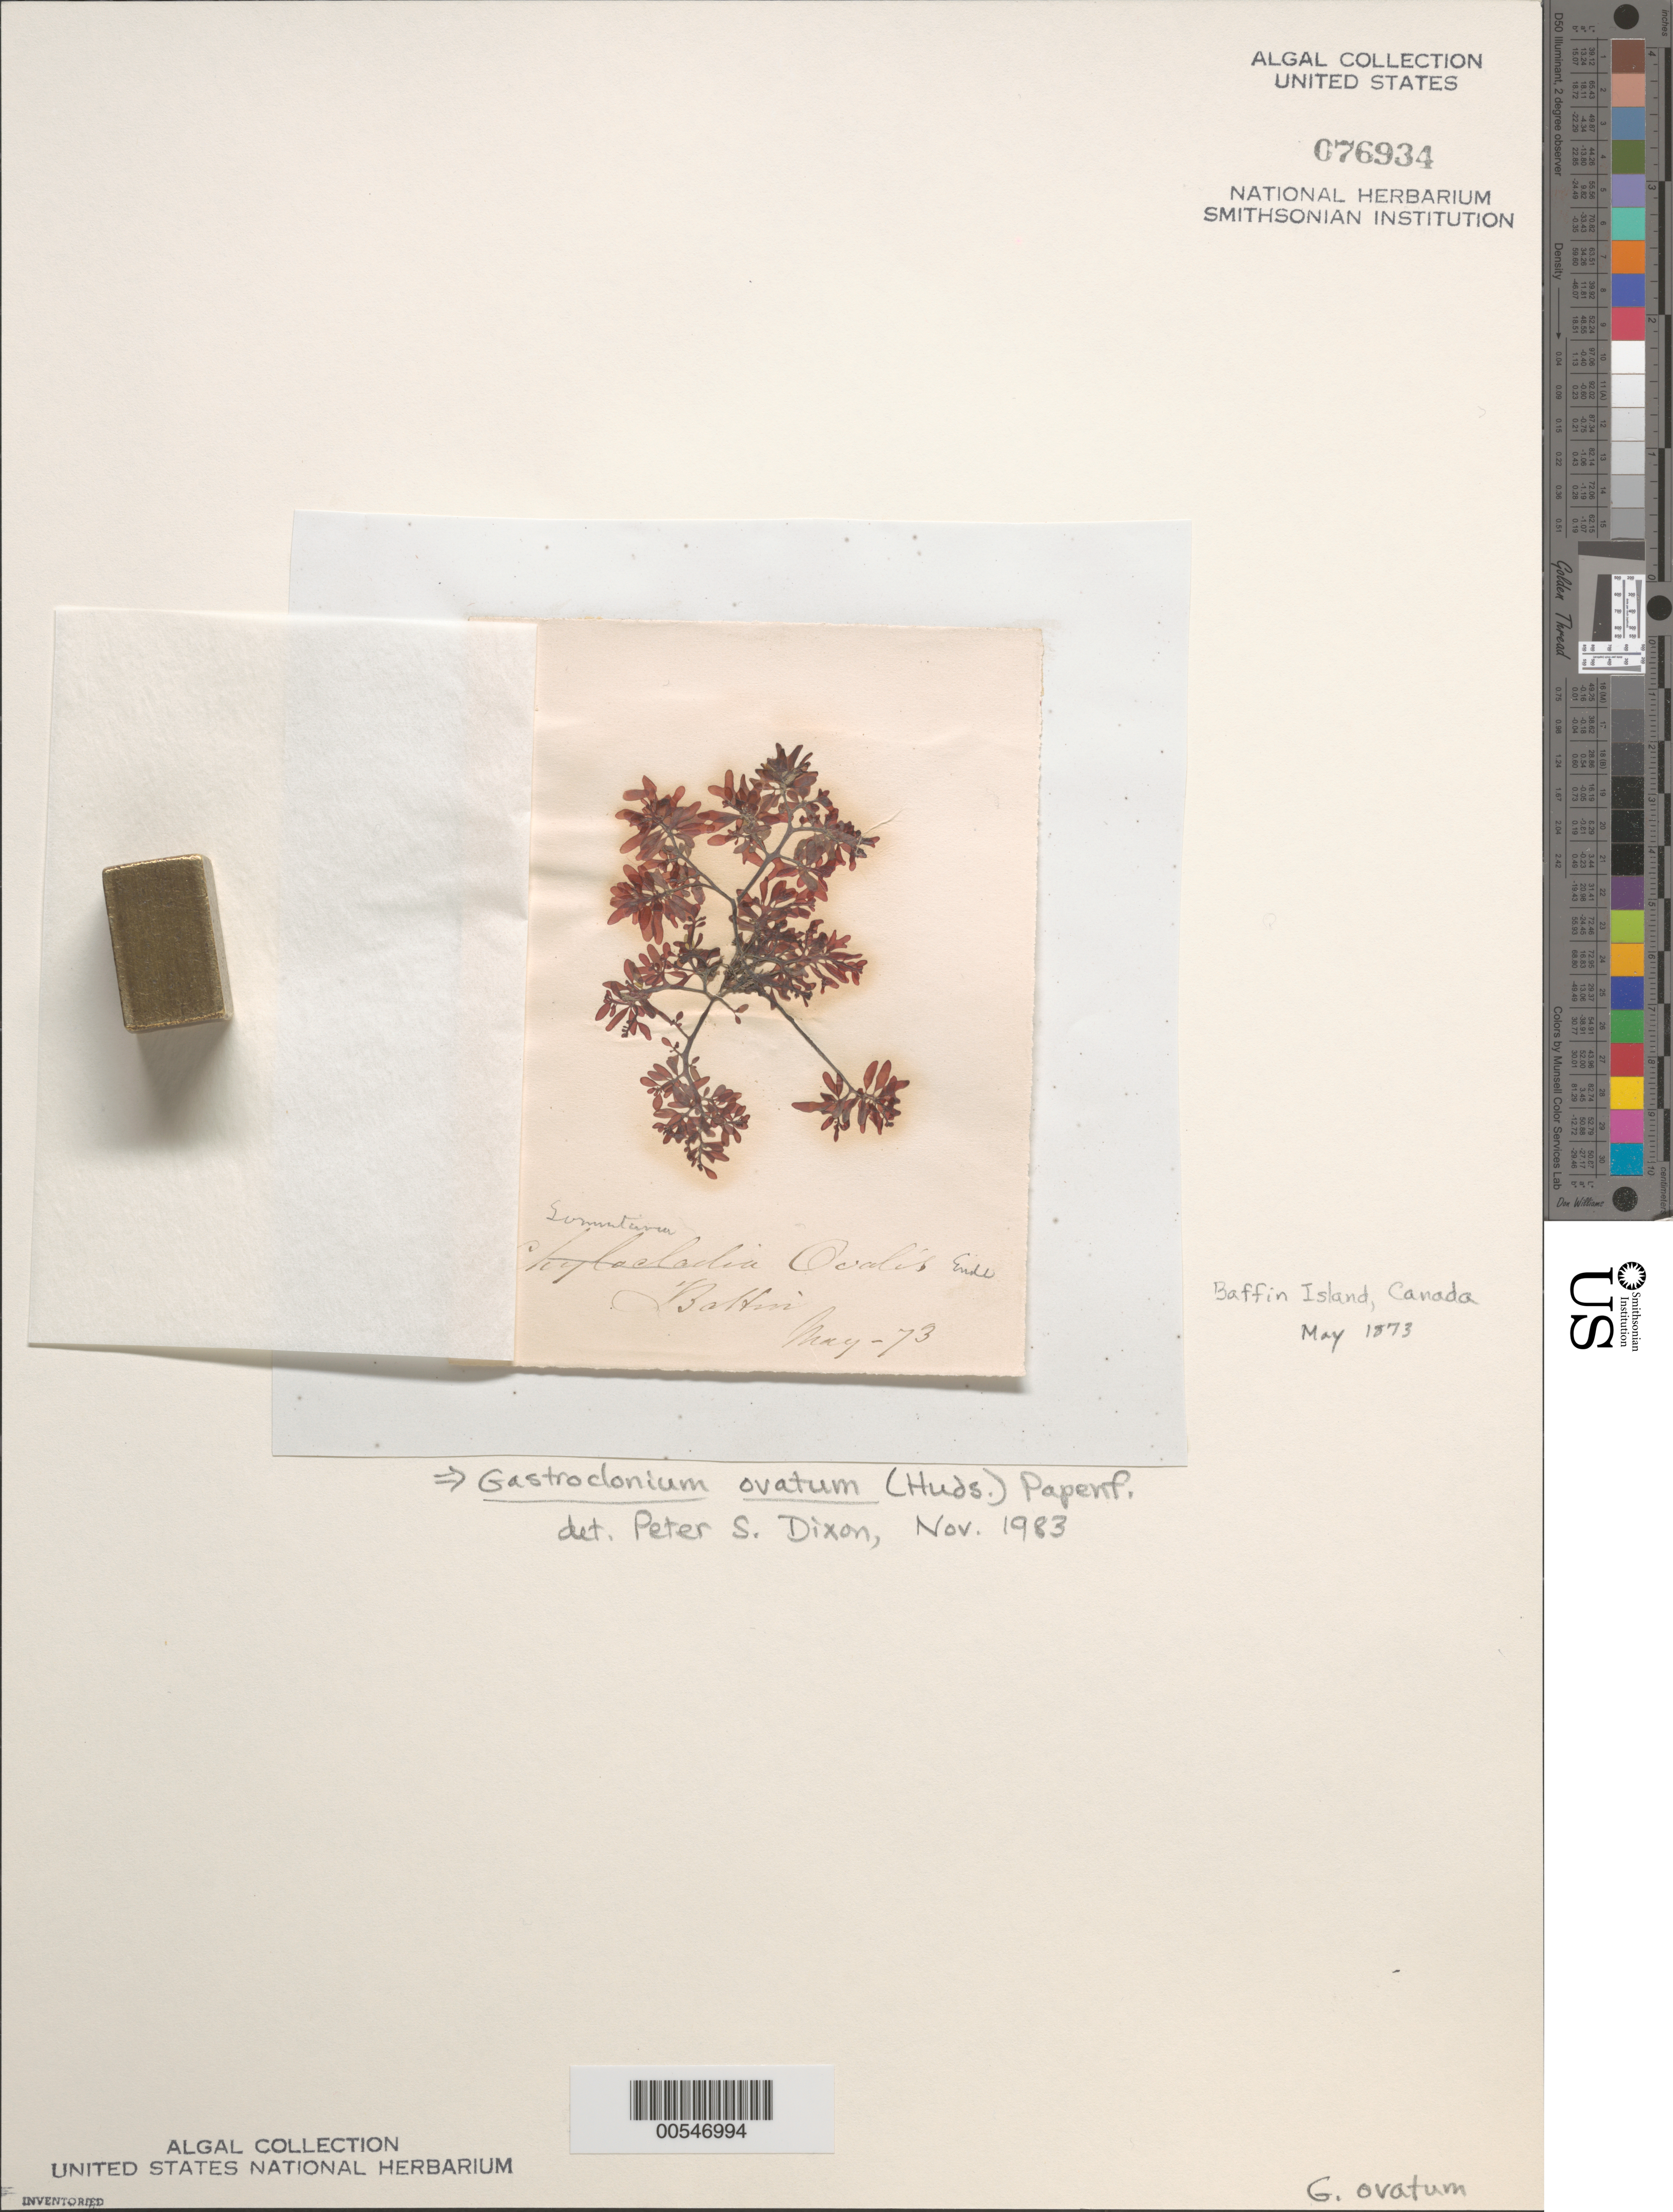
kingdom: Plantae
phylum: Rhodophyta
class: Florideophyceae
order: Rhodymeniales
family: Champiaceae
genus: Gastroclonium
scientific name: Gastroclonium ovatum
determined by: Dixon, P. S.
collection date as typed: May 1873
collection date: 1873-05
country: Canada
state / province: Nunavut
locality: Baffin island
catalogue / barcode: US 76934